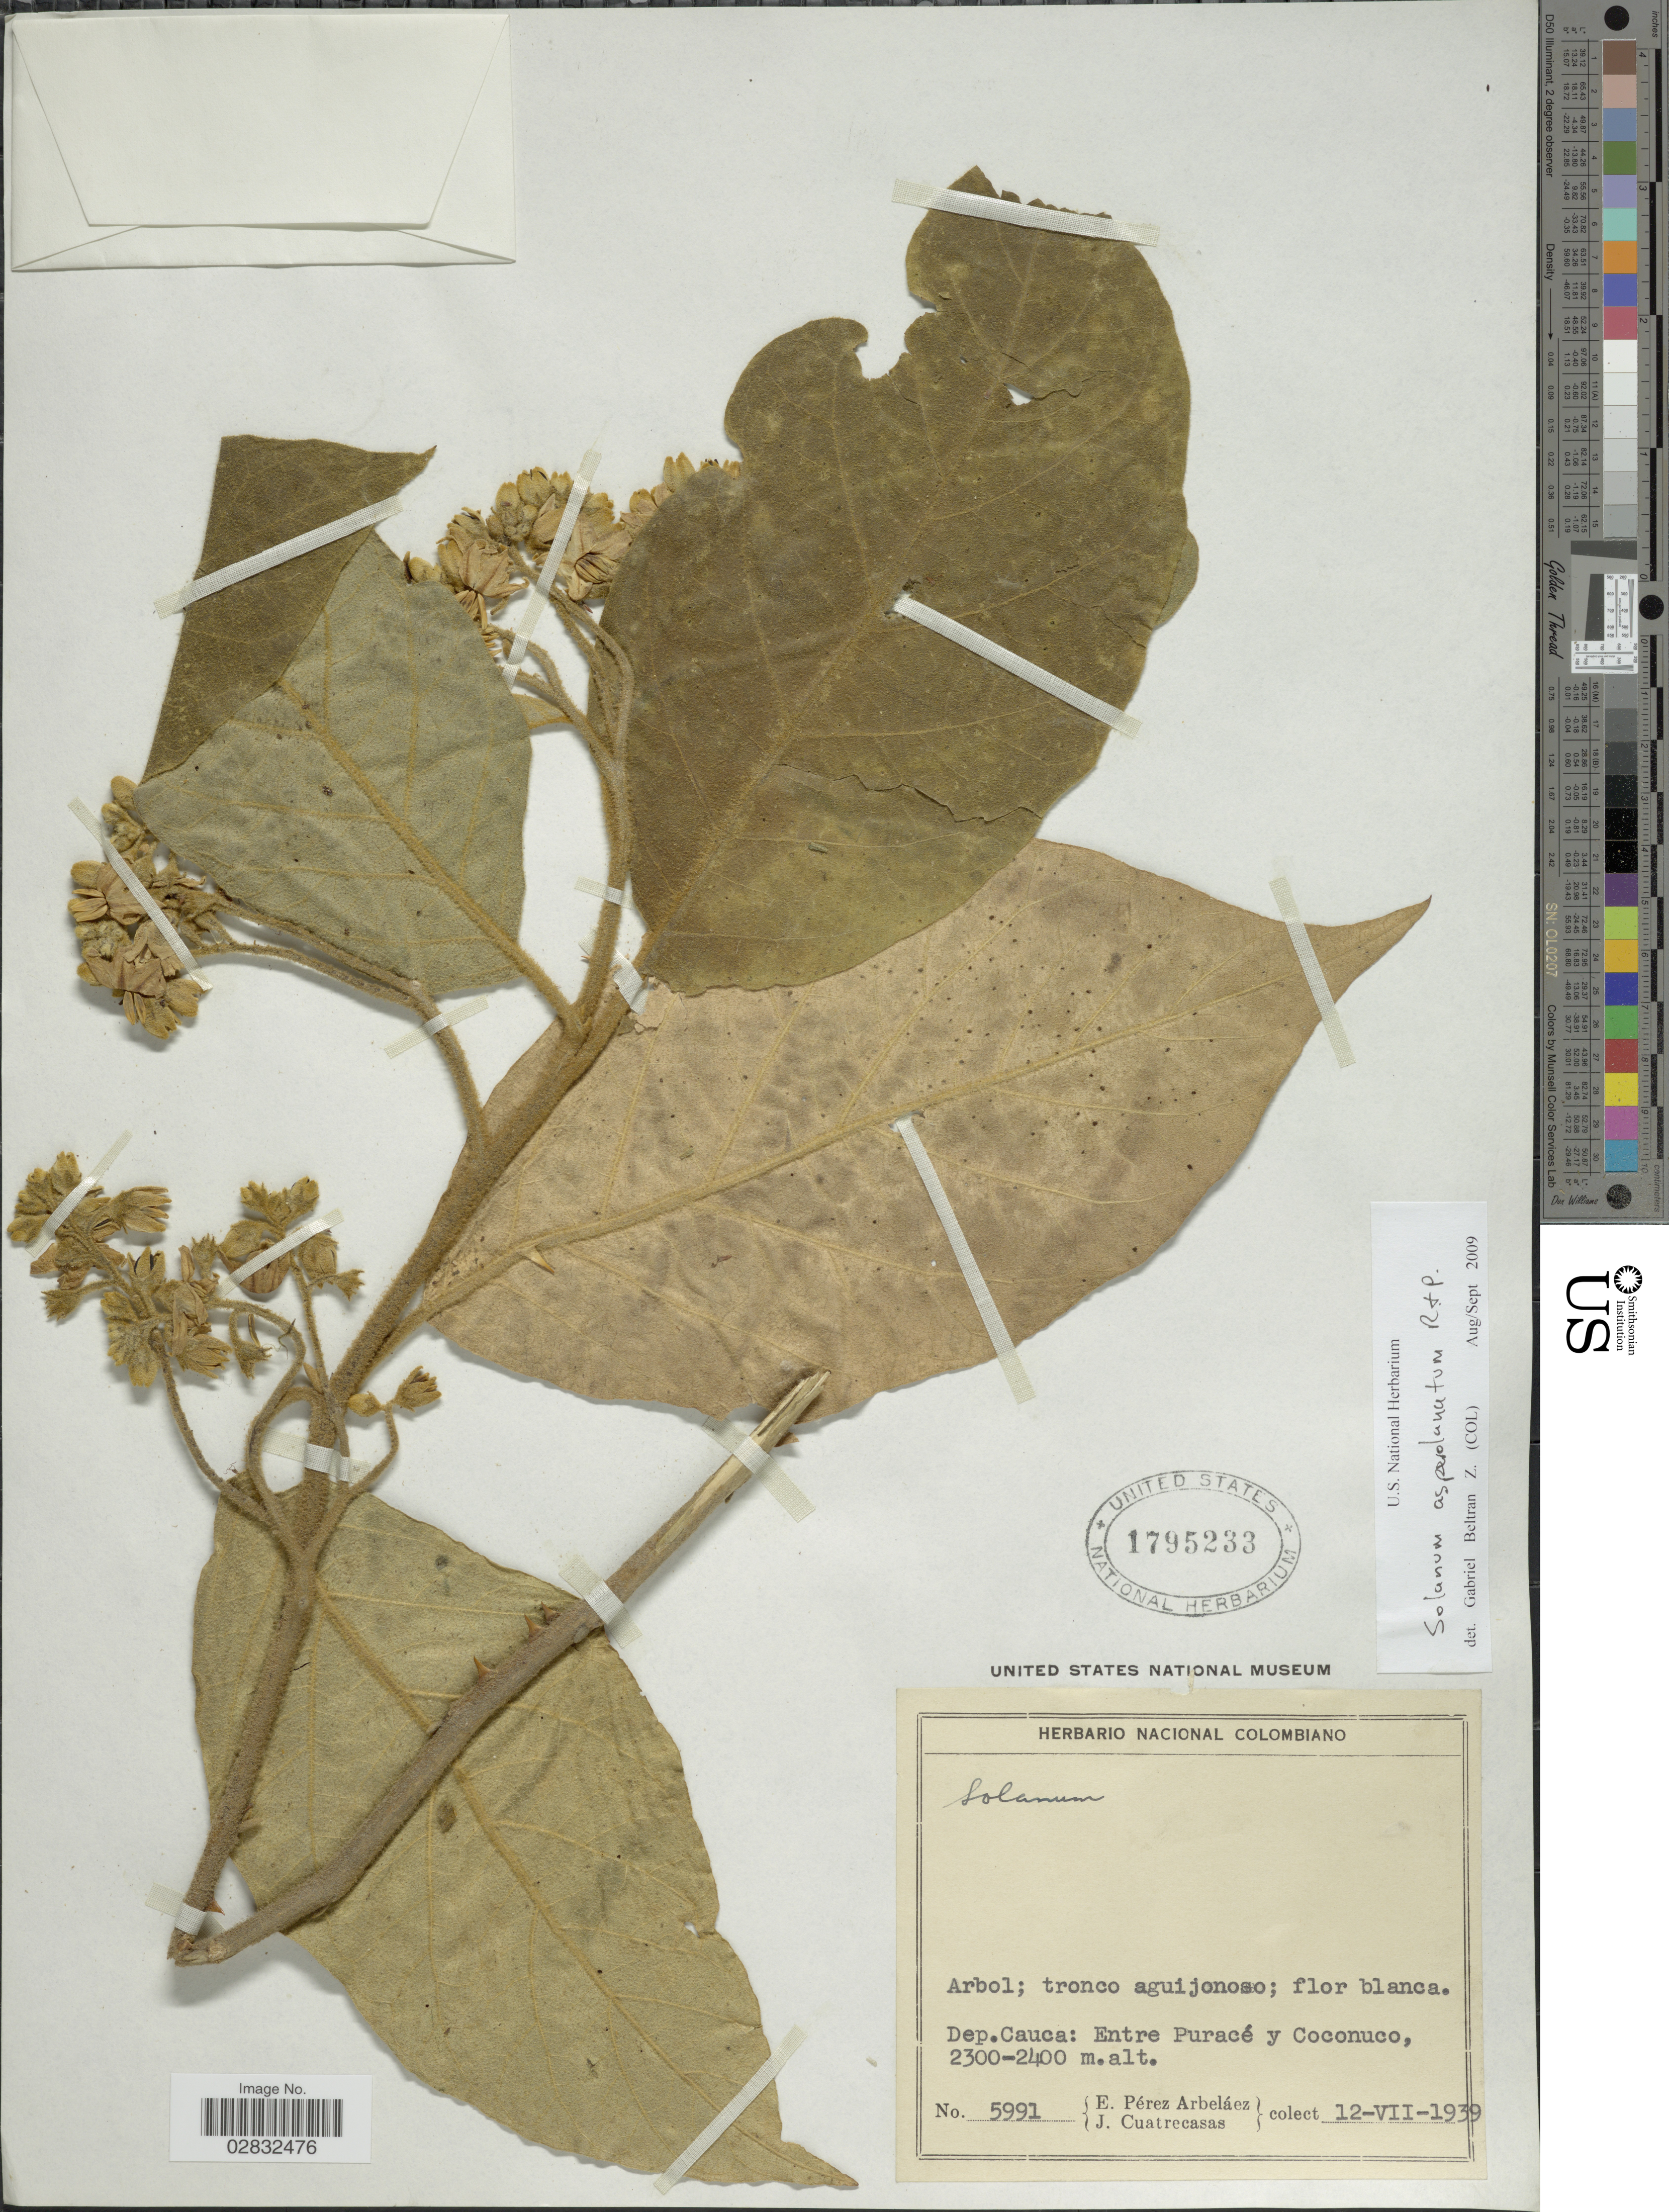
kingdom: Plantae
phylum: Tracheophyta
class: Magnoliopsida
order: Solanales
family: Solanaceae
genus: Solanum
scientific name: Solanum asperolatum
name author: Ruiz & Pav.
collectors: E. Pérez Arbeláez & J. Cuatrecasas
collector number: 5991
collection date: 1939-07-12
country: Colombia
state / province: Cauca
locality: Dep. Cauca, Entre Puracé y Coconuco.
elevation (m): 2300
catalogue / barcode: US 1795233